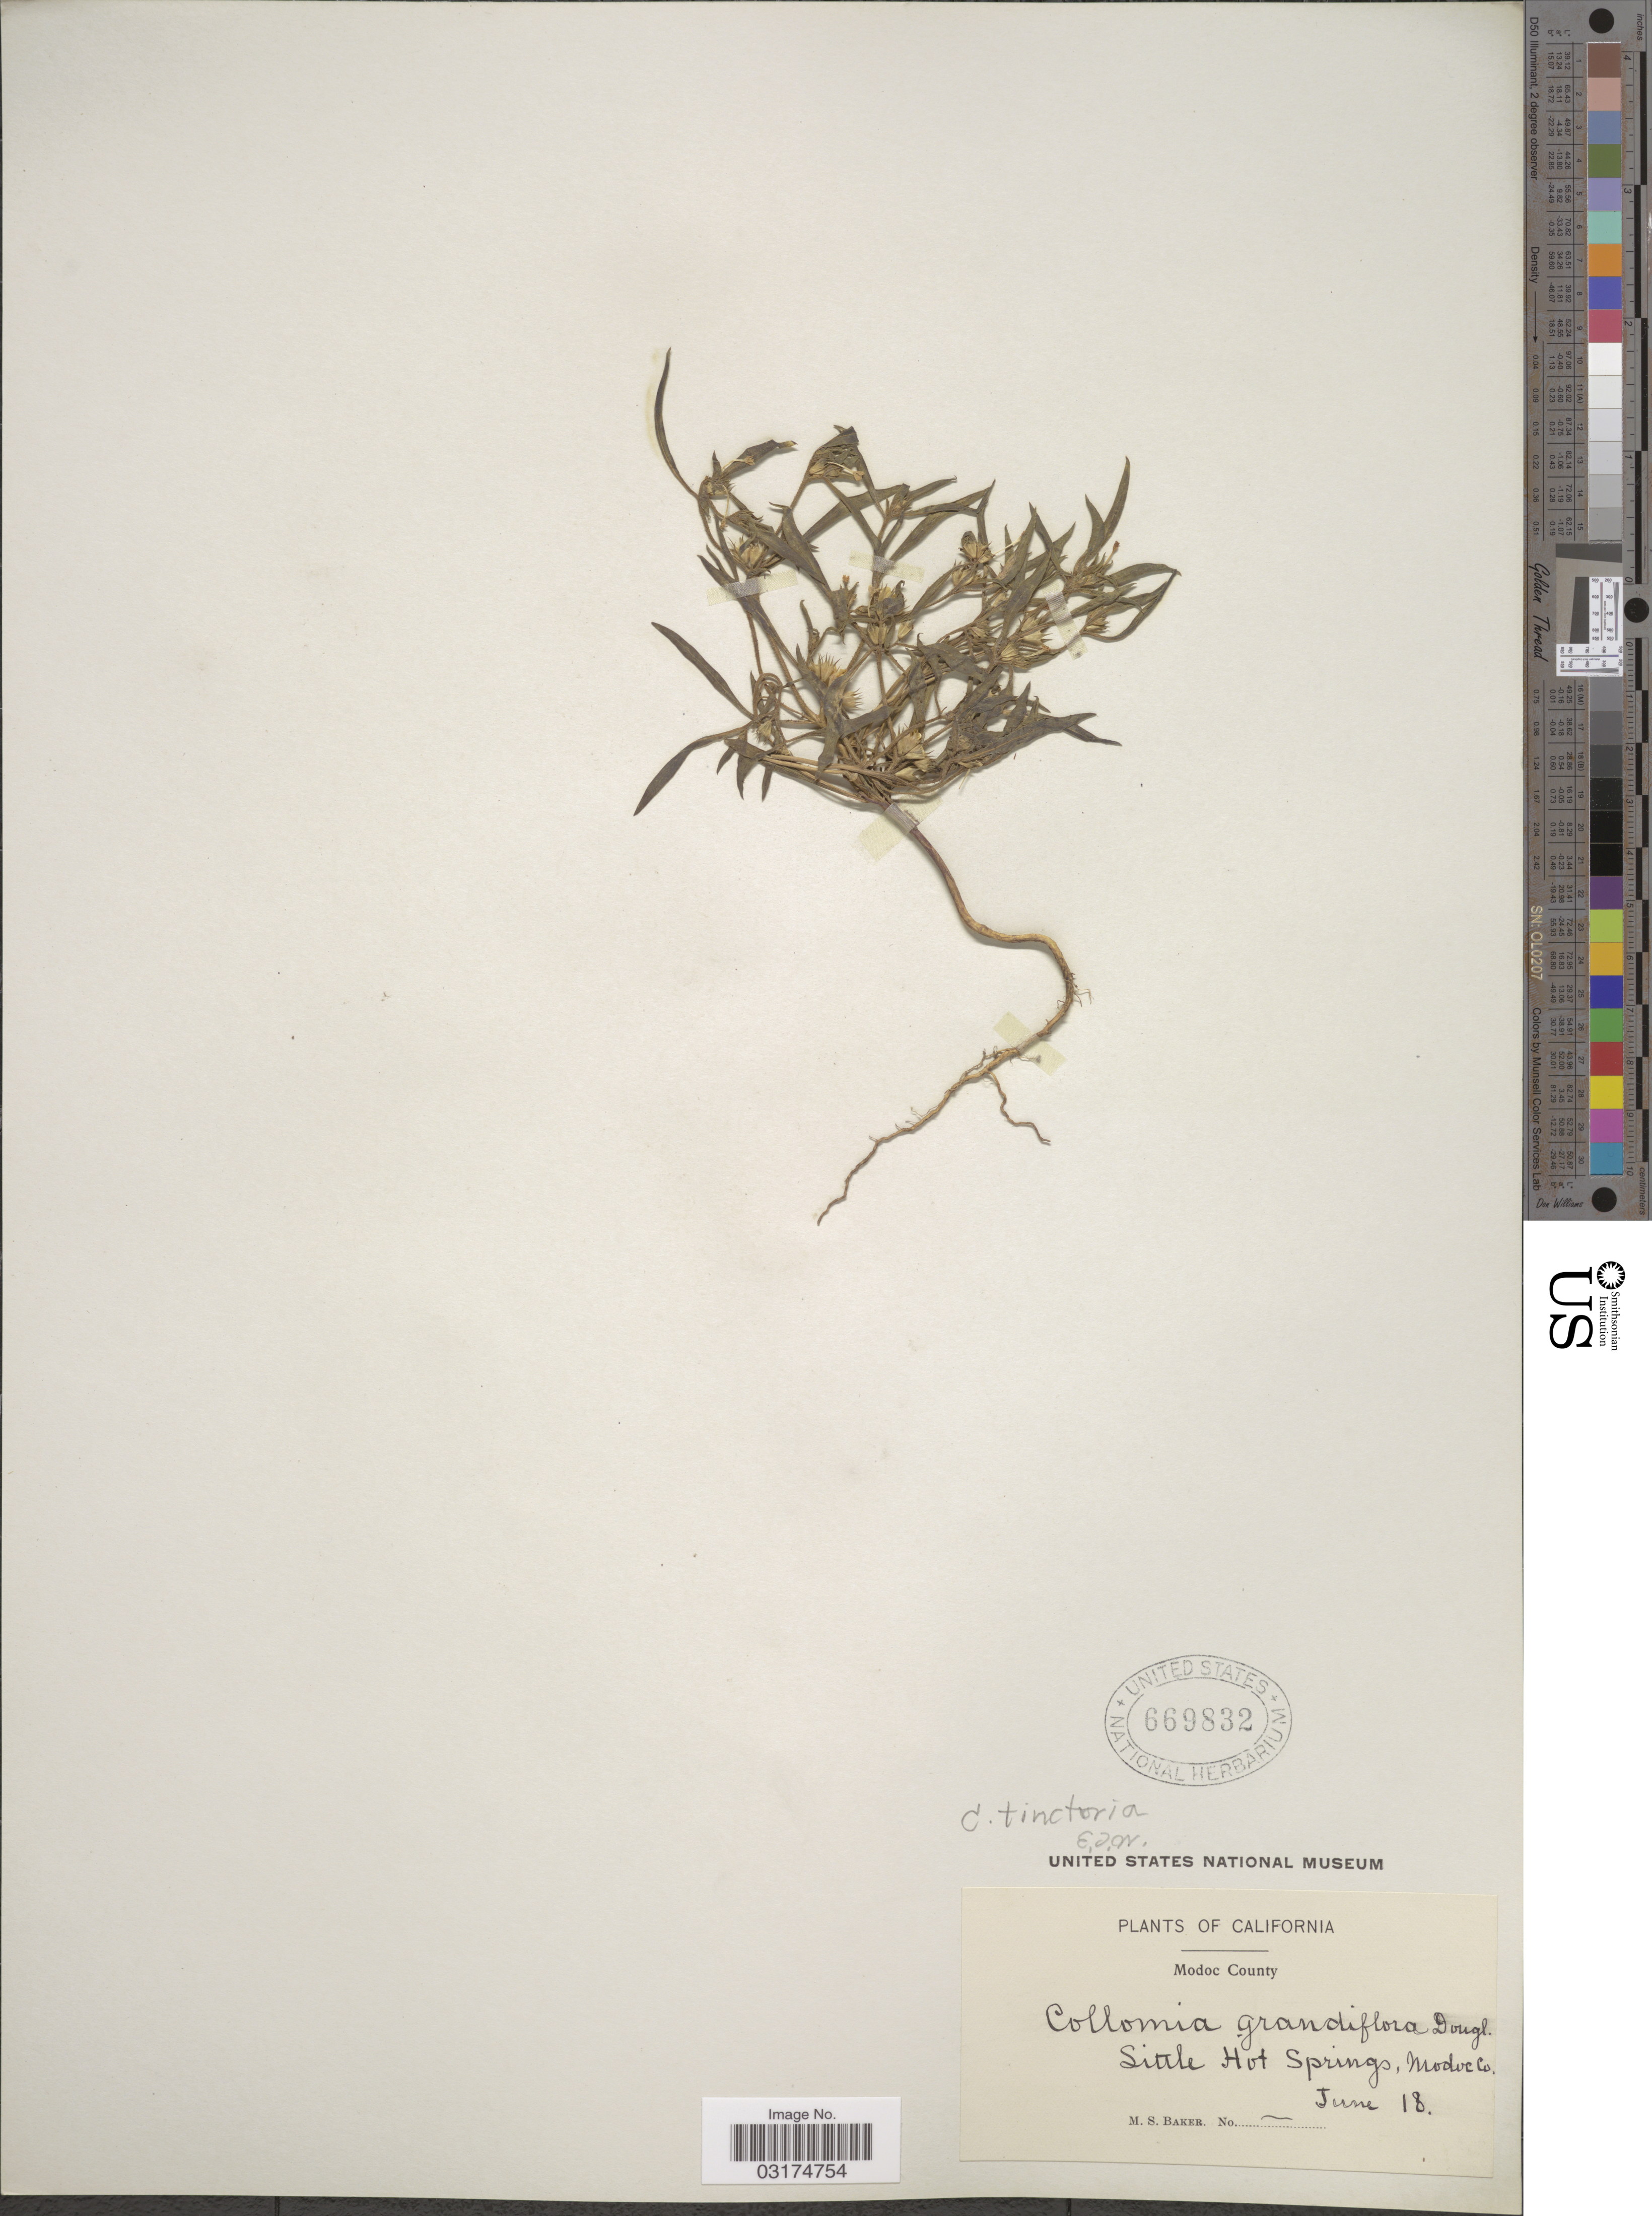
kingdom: Plantae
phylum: Tracheophyta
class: Magnoliopsida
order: Ericales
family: Polemoniaceae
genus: Collomia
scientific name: Collomia tinctoria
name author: Kellogg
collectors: M. S. Baker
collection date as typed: Transcribed d/m/y: /6/18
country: United States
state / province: California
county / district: Modoc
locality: Modoc County. Little Hot Springs, Modoc Co.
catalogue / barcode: US 669832